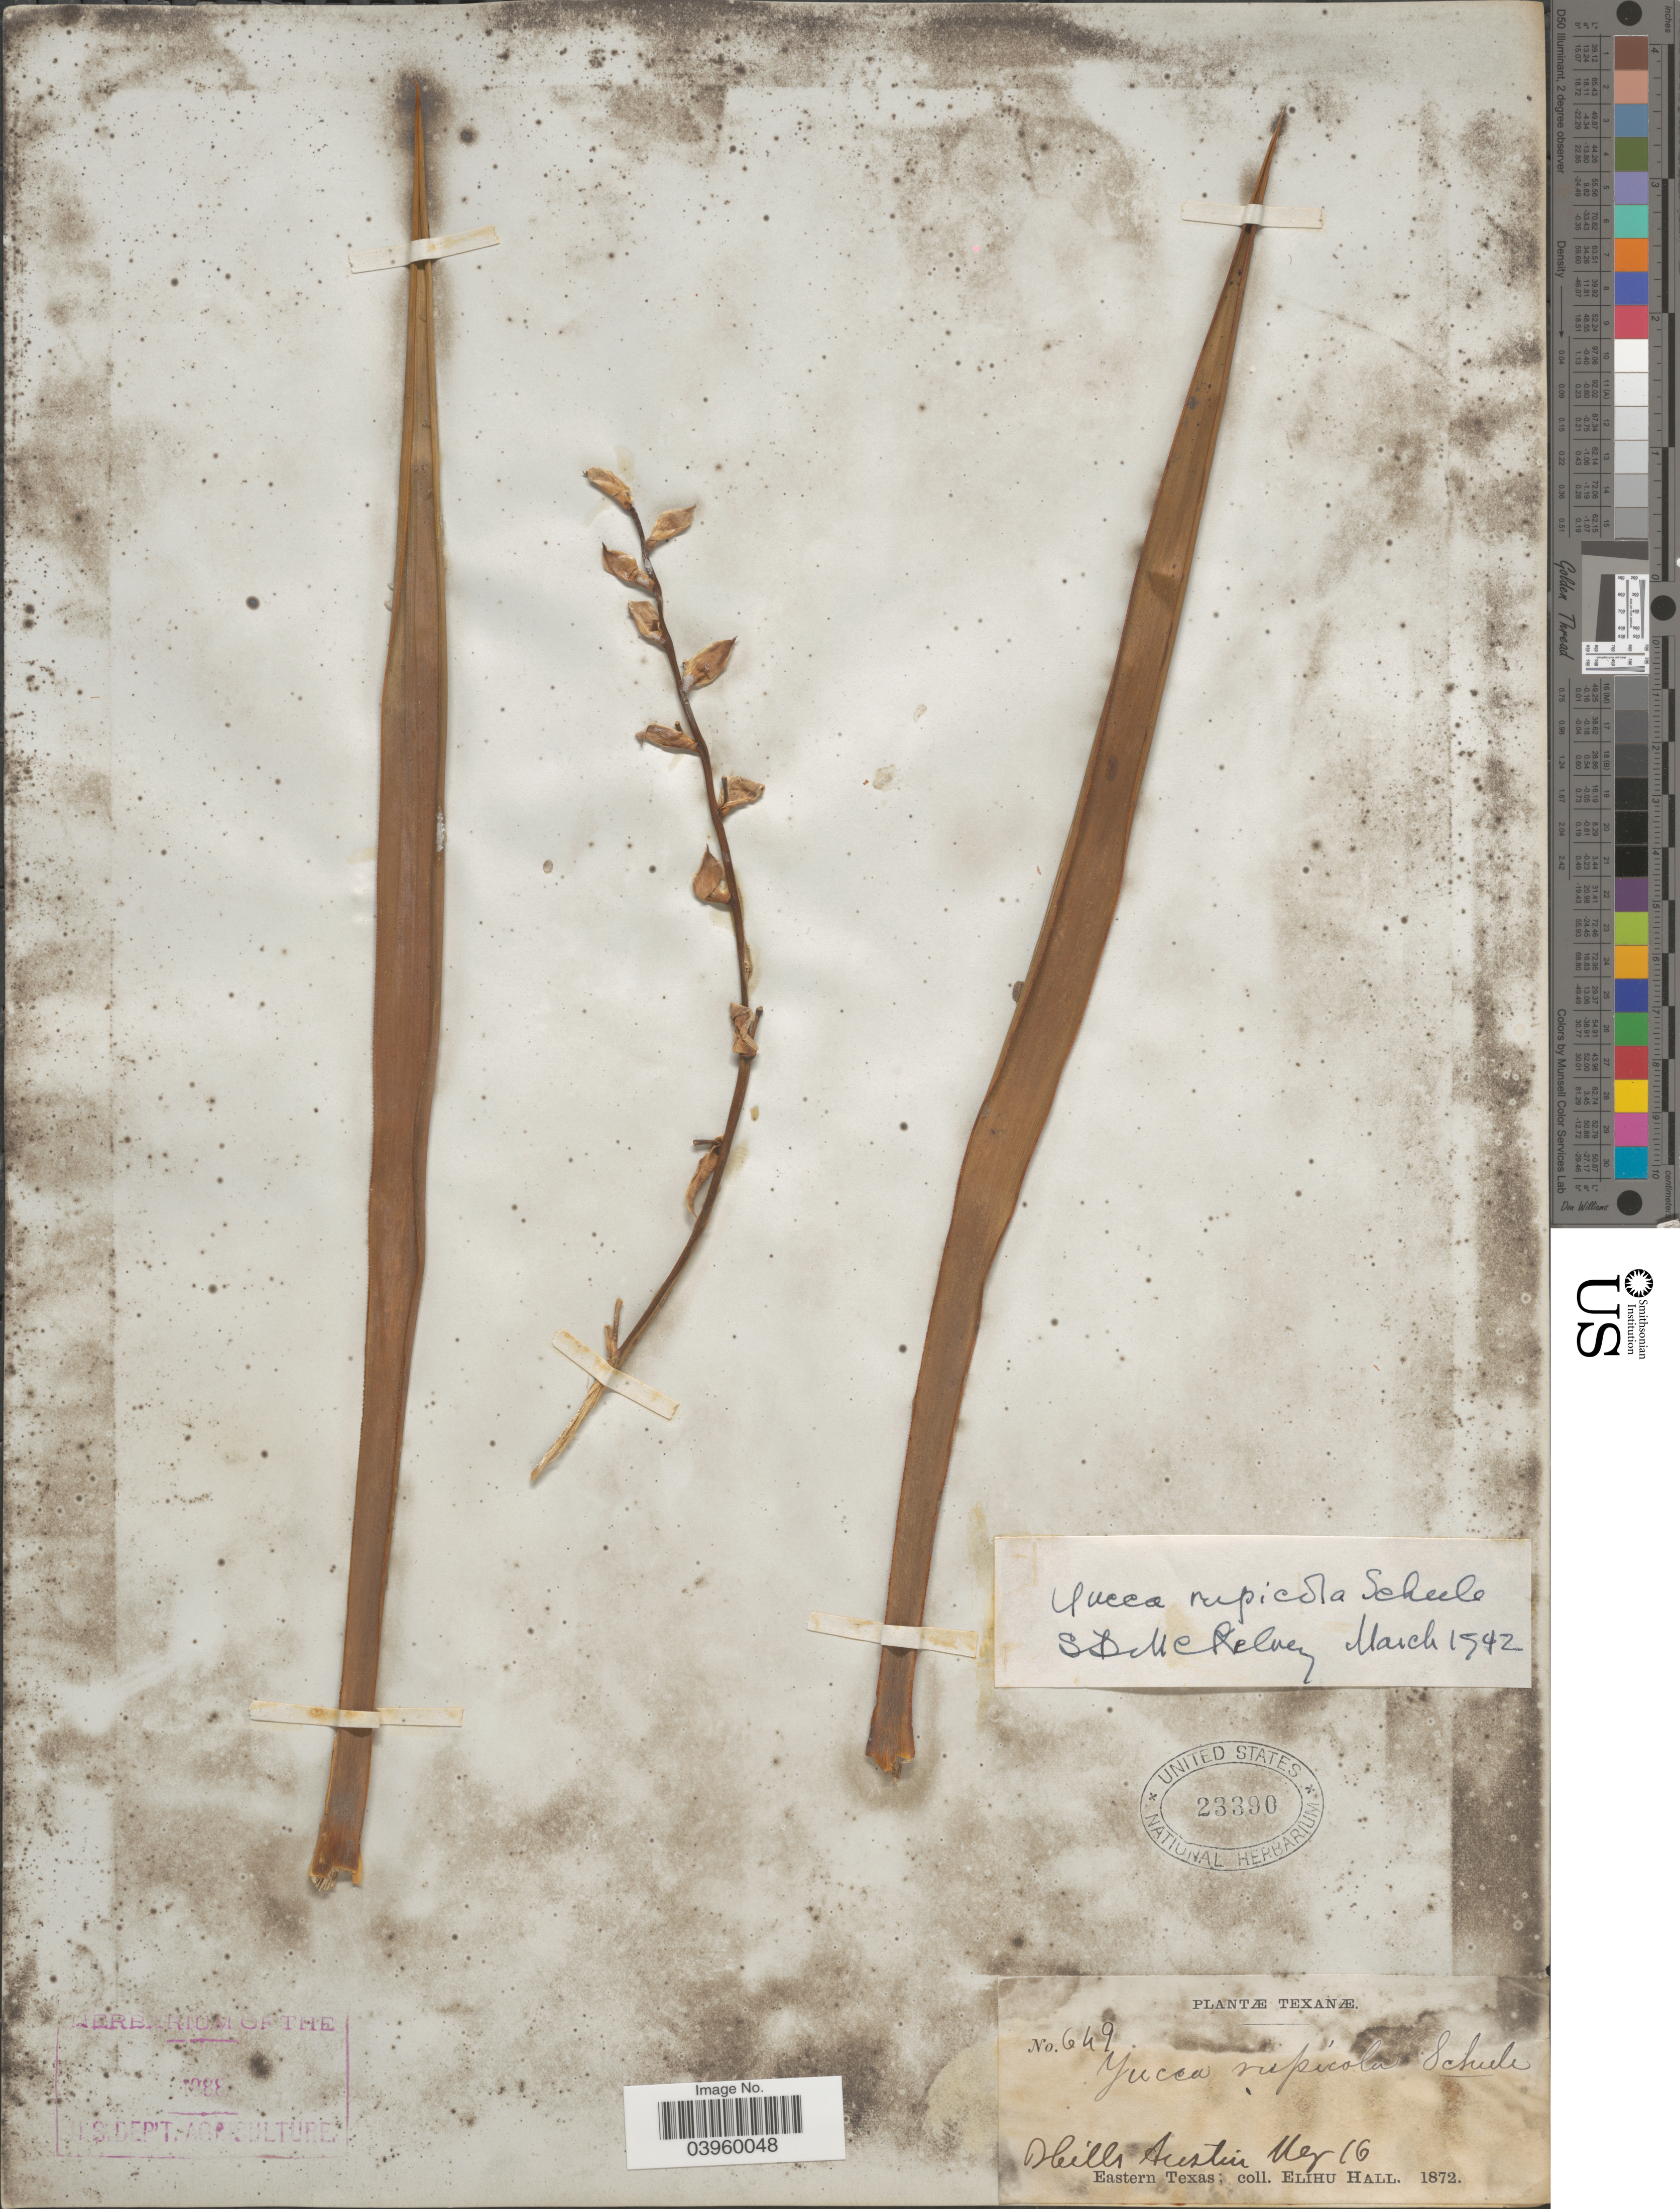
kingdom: Plantae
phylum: Tracheophyta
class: Liliopsida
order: Asparagales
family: Asparagaceae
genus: Yucca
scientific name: Yucca rupicola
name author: Scheele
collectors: E. Hall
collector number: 649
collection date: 1872-05-16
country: United States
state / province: Texas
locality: Hills Austin.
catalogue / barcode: US 23390